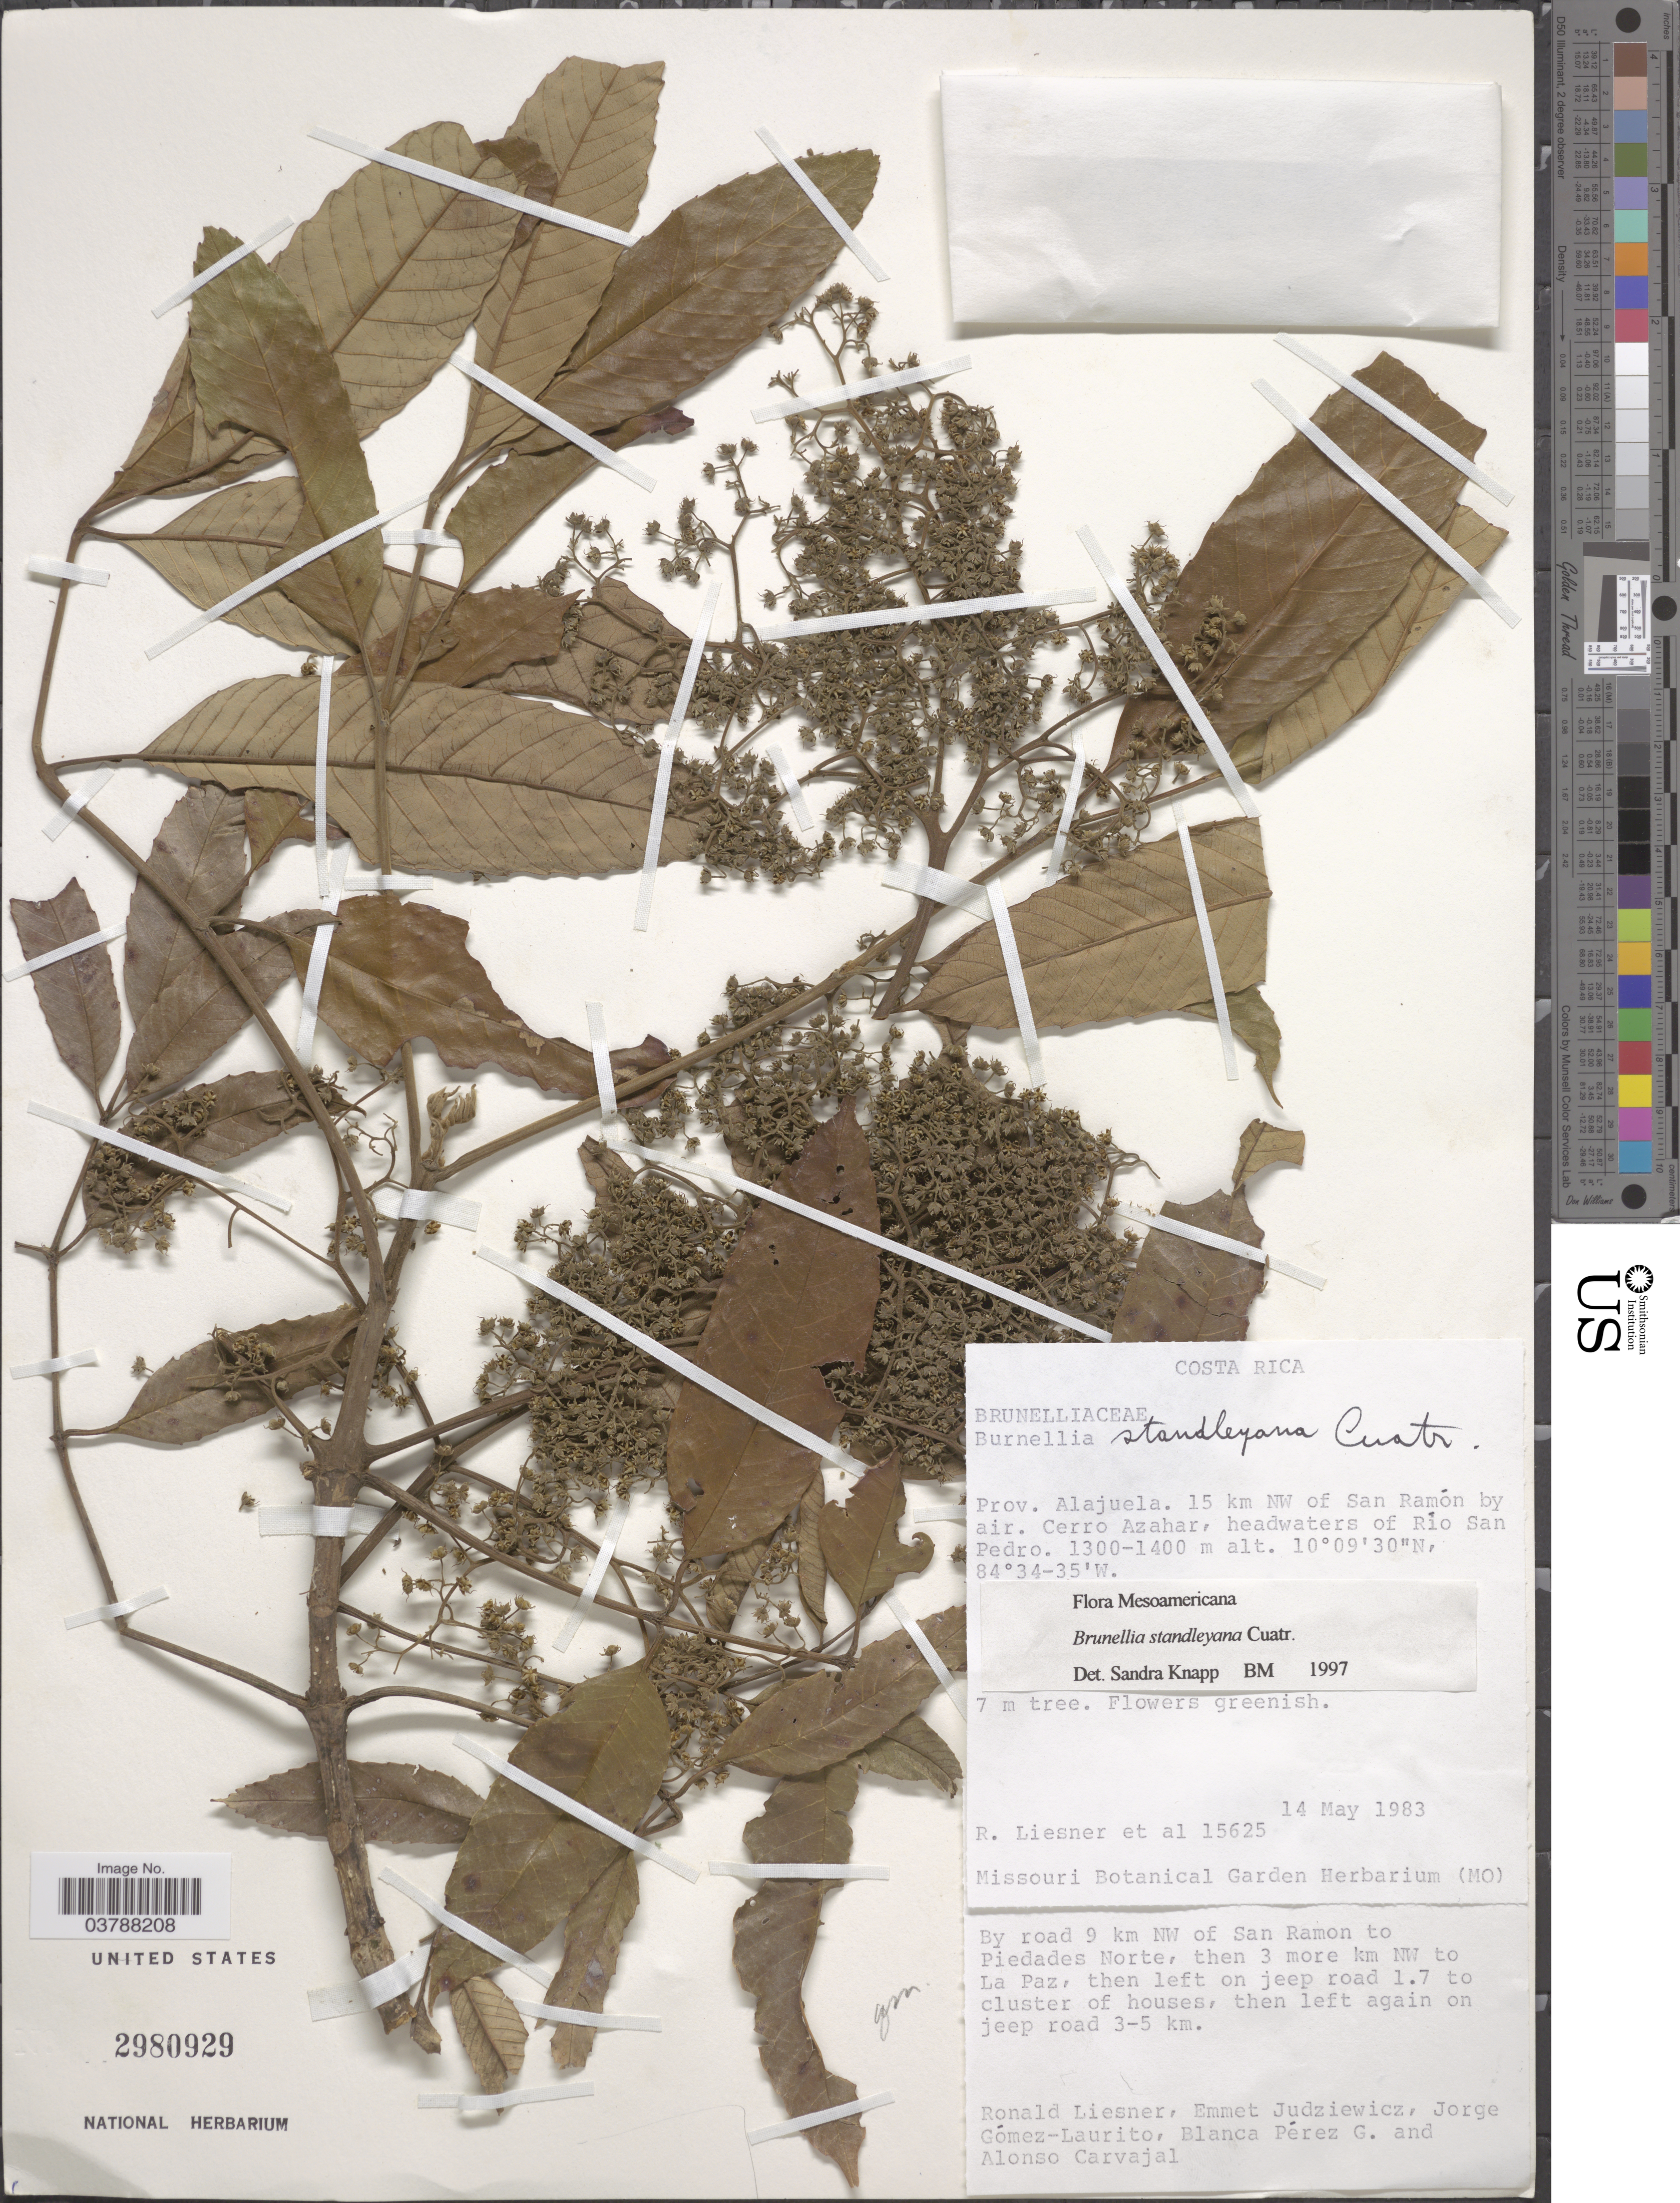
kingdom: Plantae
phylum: Tracheophyta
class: Magnoliopsida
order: Oxalidales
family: Brunelliaceae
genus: Brunellia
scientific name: Brunellia standleyana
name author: Cuatrec.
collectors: R. L. Liesner, E. J. Judziewicz, J. A. Gómez-Laurito, B. Perez G. & A. Carvajal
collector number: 15625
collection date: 1983-05-14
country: Costa Rica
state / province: Alajuela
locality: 15 km NW of San Ramón by air. Cerro Azahar, headwaters of Río San Pedro. By road 9 km NW of San Ramon to Piedades Norte, then 3 more km NW to La Paz, then left on jeep road 1.7 to cluster of houses, then left again on jeep road 3-5 km.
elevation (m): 1300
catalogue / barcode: US 2980929